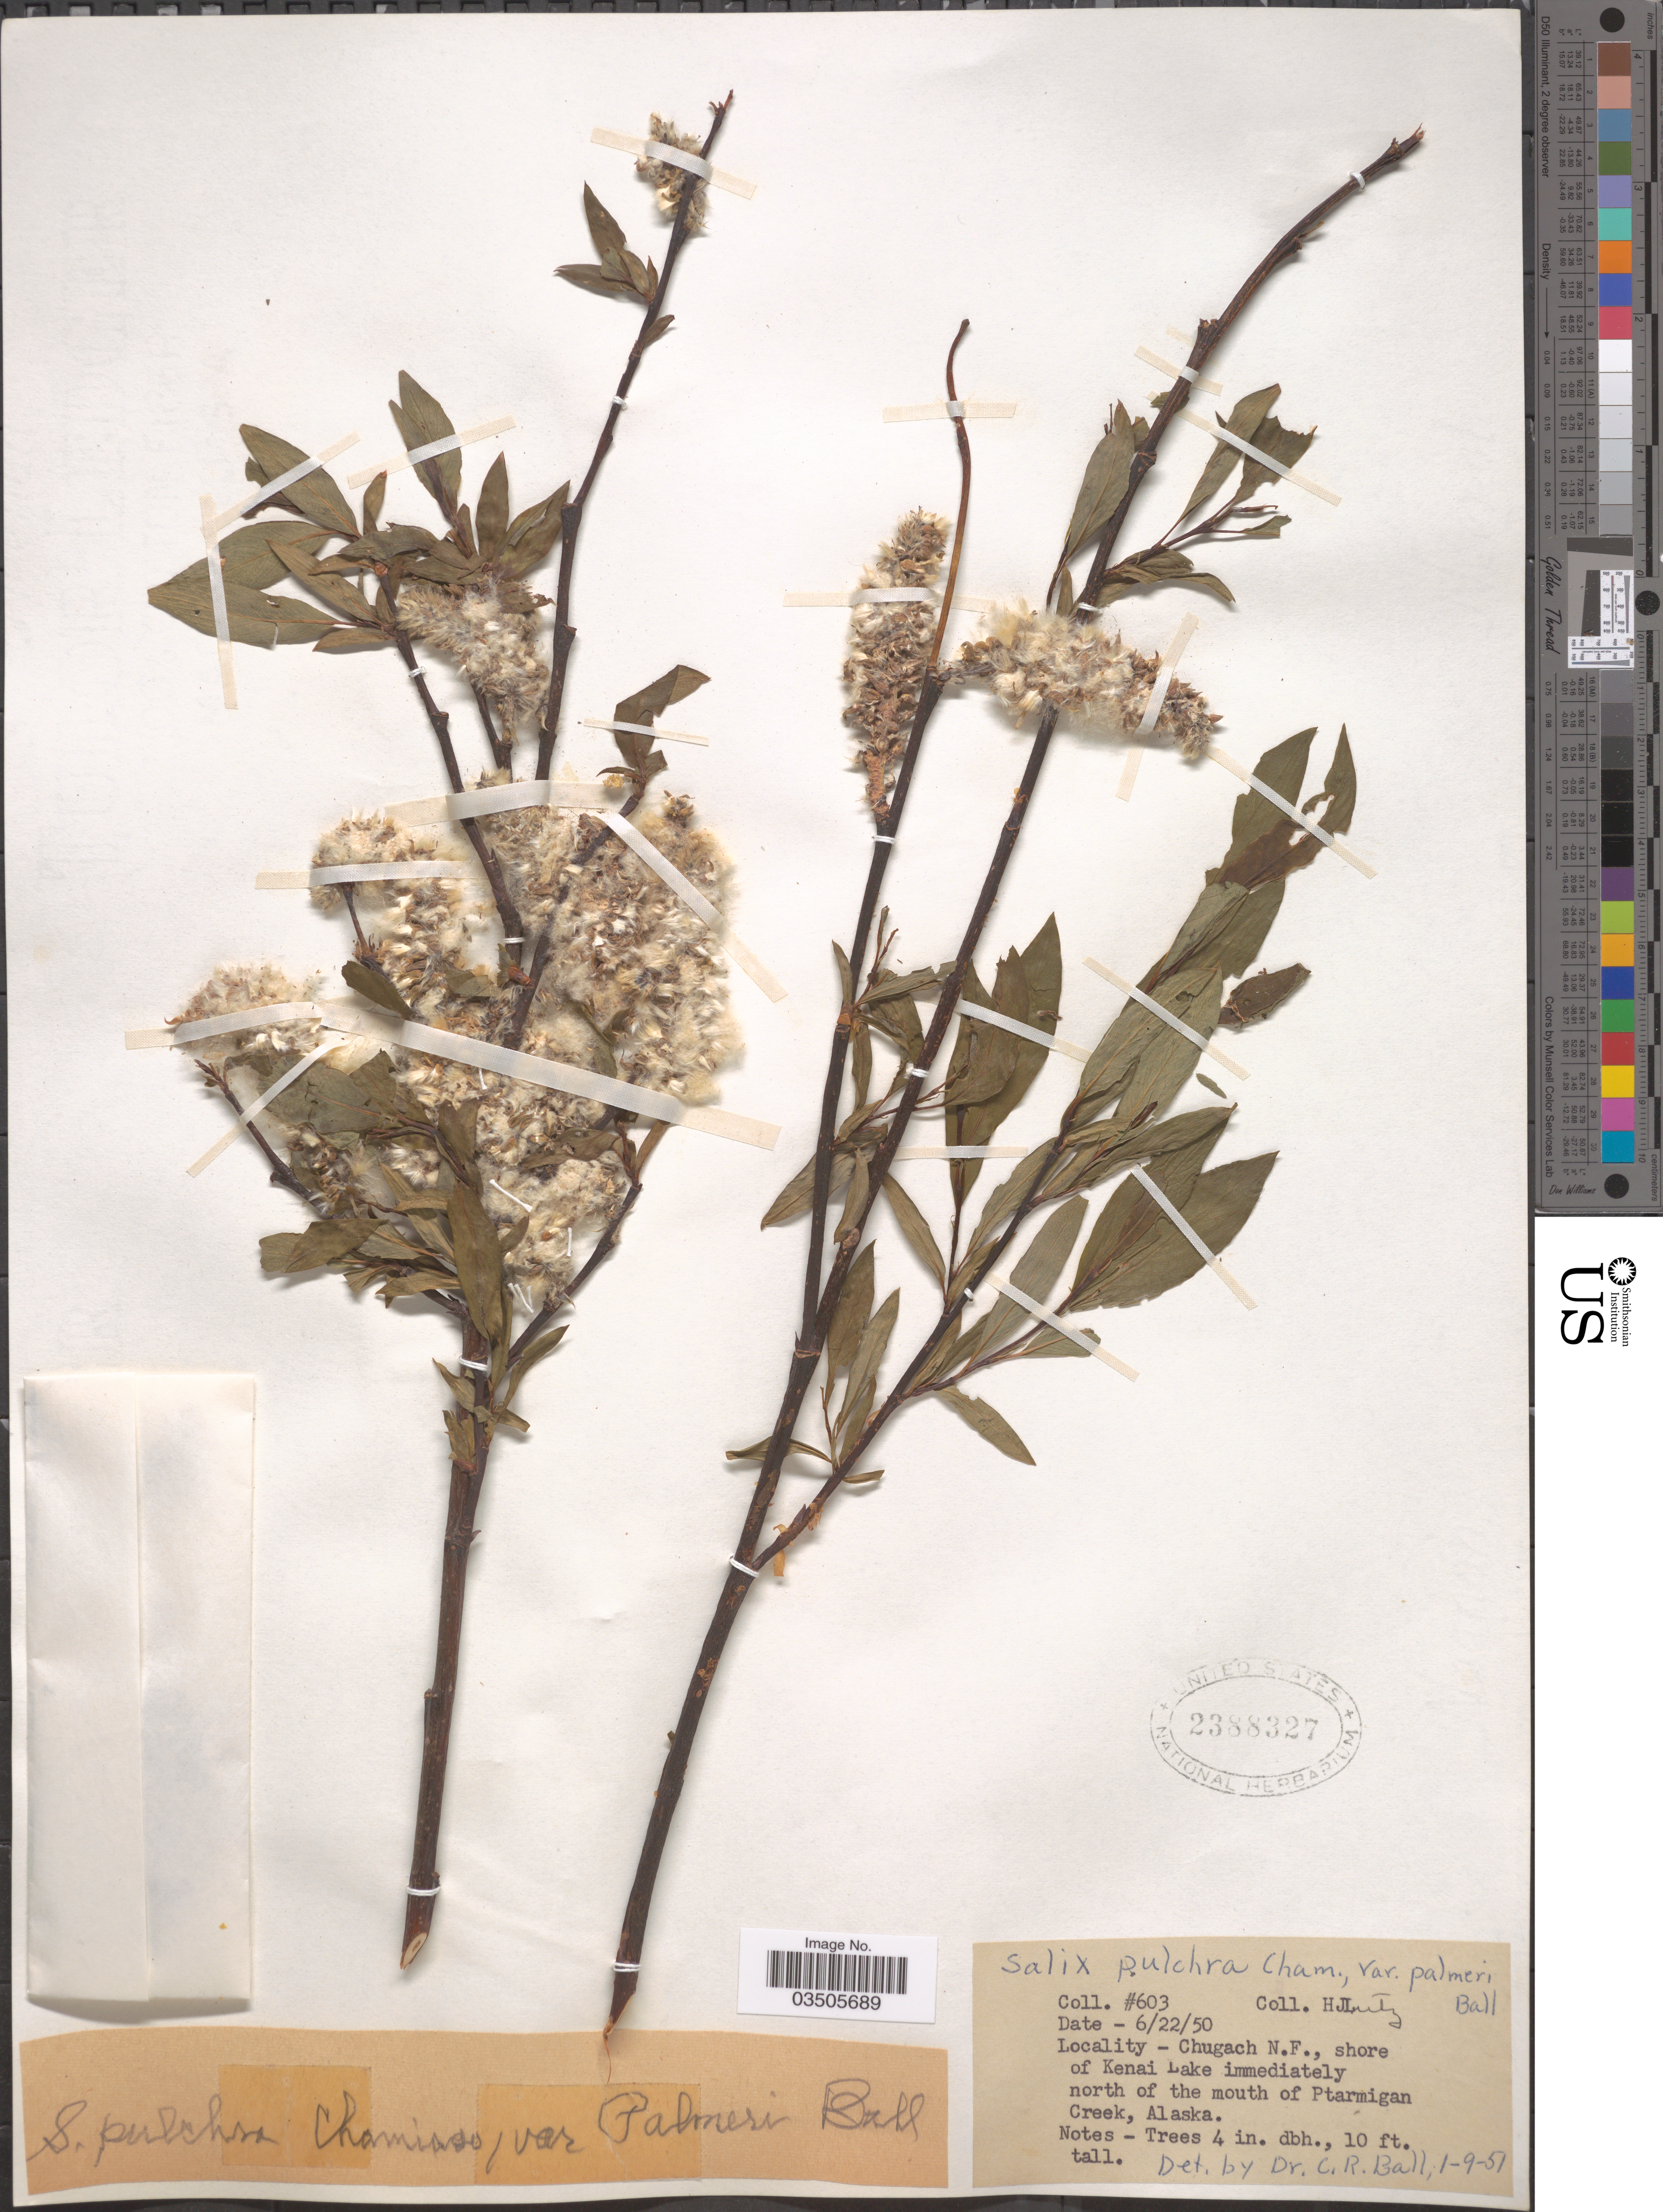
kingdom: Plantae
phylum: Tracheophyta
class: Magnoliopsida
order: Malpighiales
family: Salicaceae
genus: Salix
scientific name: Salix pulchra var. palmeri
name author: C.R. Ball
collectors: H. J. Lutz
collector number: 603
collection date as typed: Transcribed d/m/y: 22/6/50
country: United States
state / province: Alaska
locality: Chugach N. F., shore of Kenai Lake immediately north of the mouth of Ptarmigan Creek.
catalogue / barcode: US 2388327